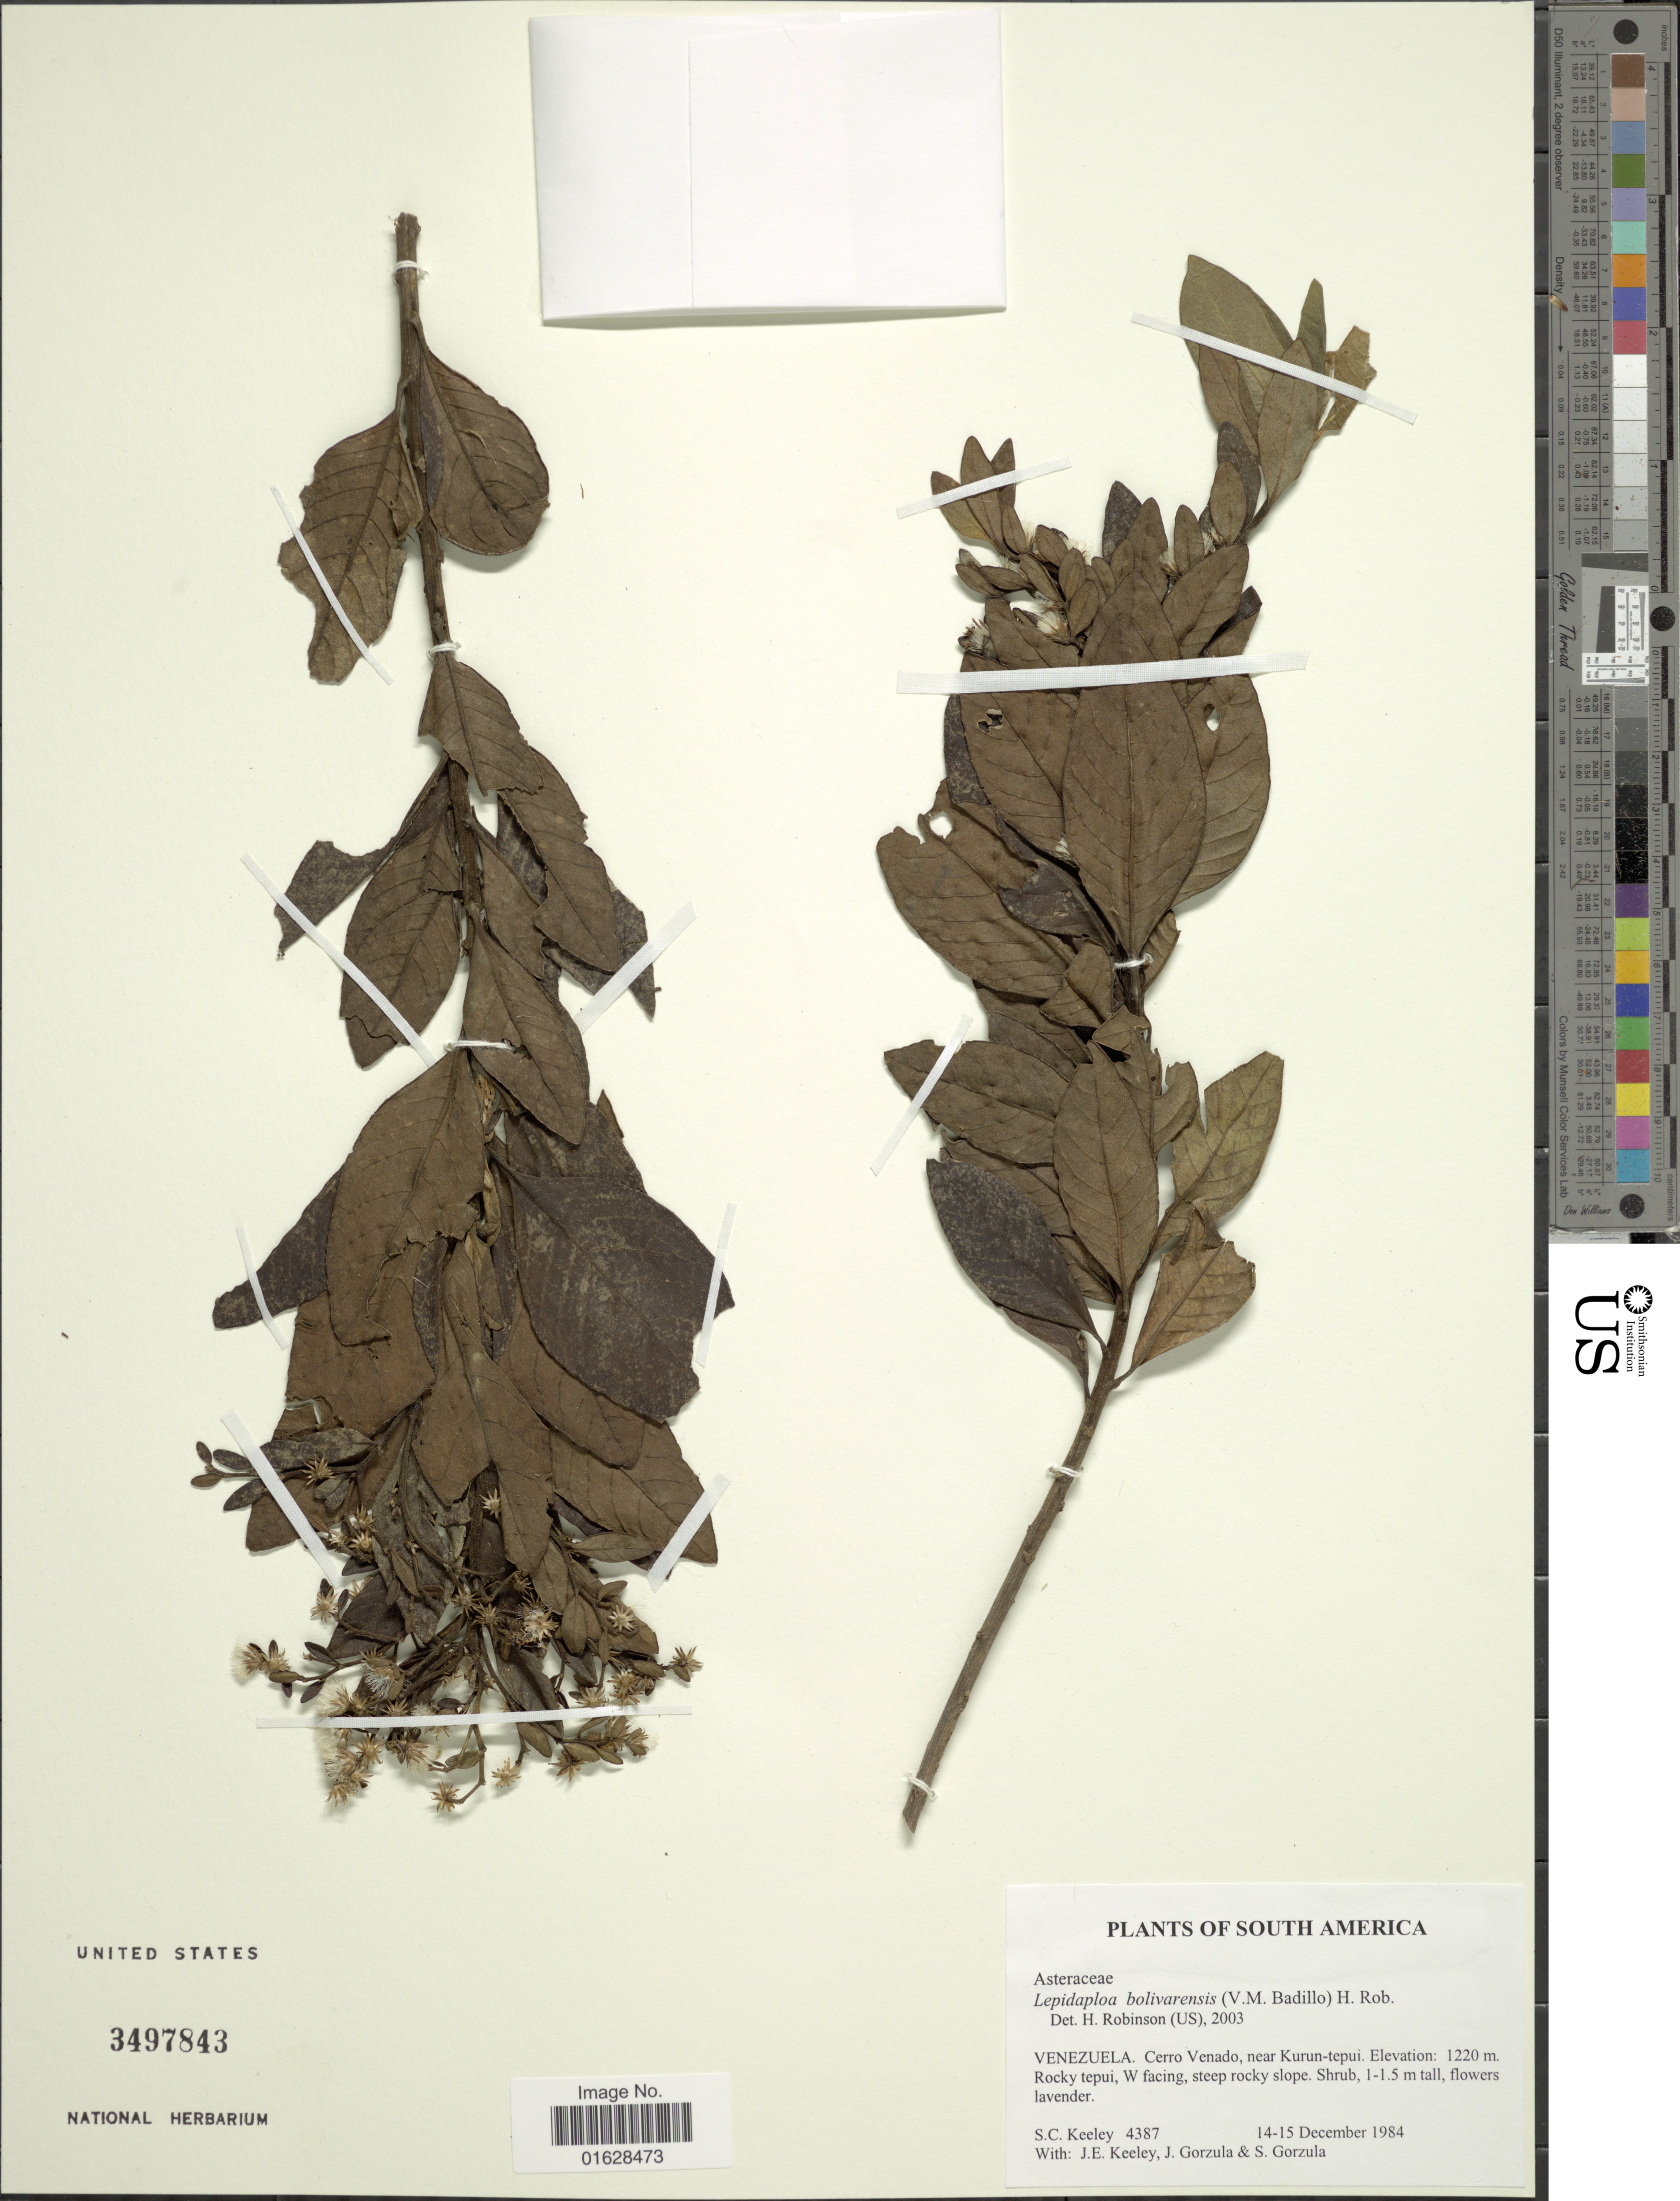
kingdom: Plantae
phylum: Tracheophyta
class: Magnoliopsida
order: Asterales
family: Asteraceae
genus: Lepidaploa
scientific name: Lepidaploa bolivarensis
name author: (V.M. Badillo) H. Rob.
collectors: S. C. Keeley, J. E. Keeley, J. Gorzula & S. Gorzula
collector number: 4387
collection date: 1984-12-14/1984-12-15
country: Venezuela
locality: South America. Venezuela. Cerro Venado, near Kurun-tepui. Rocky tepui, W facing, steep rocky slope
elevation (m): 1220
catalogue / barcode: US 3497843